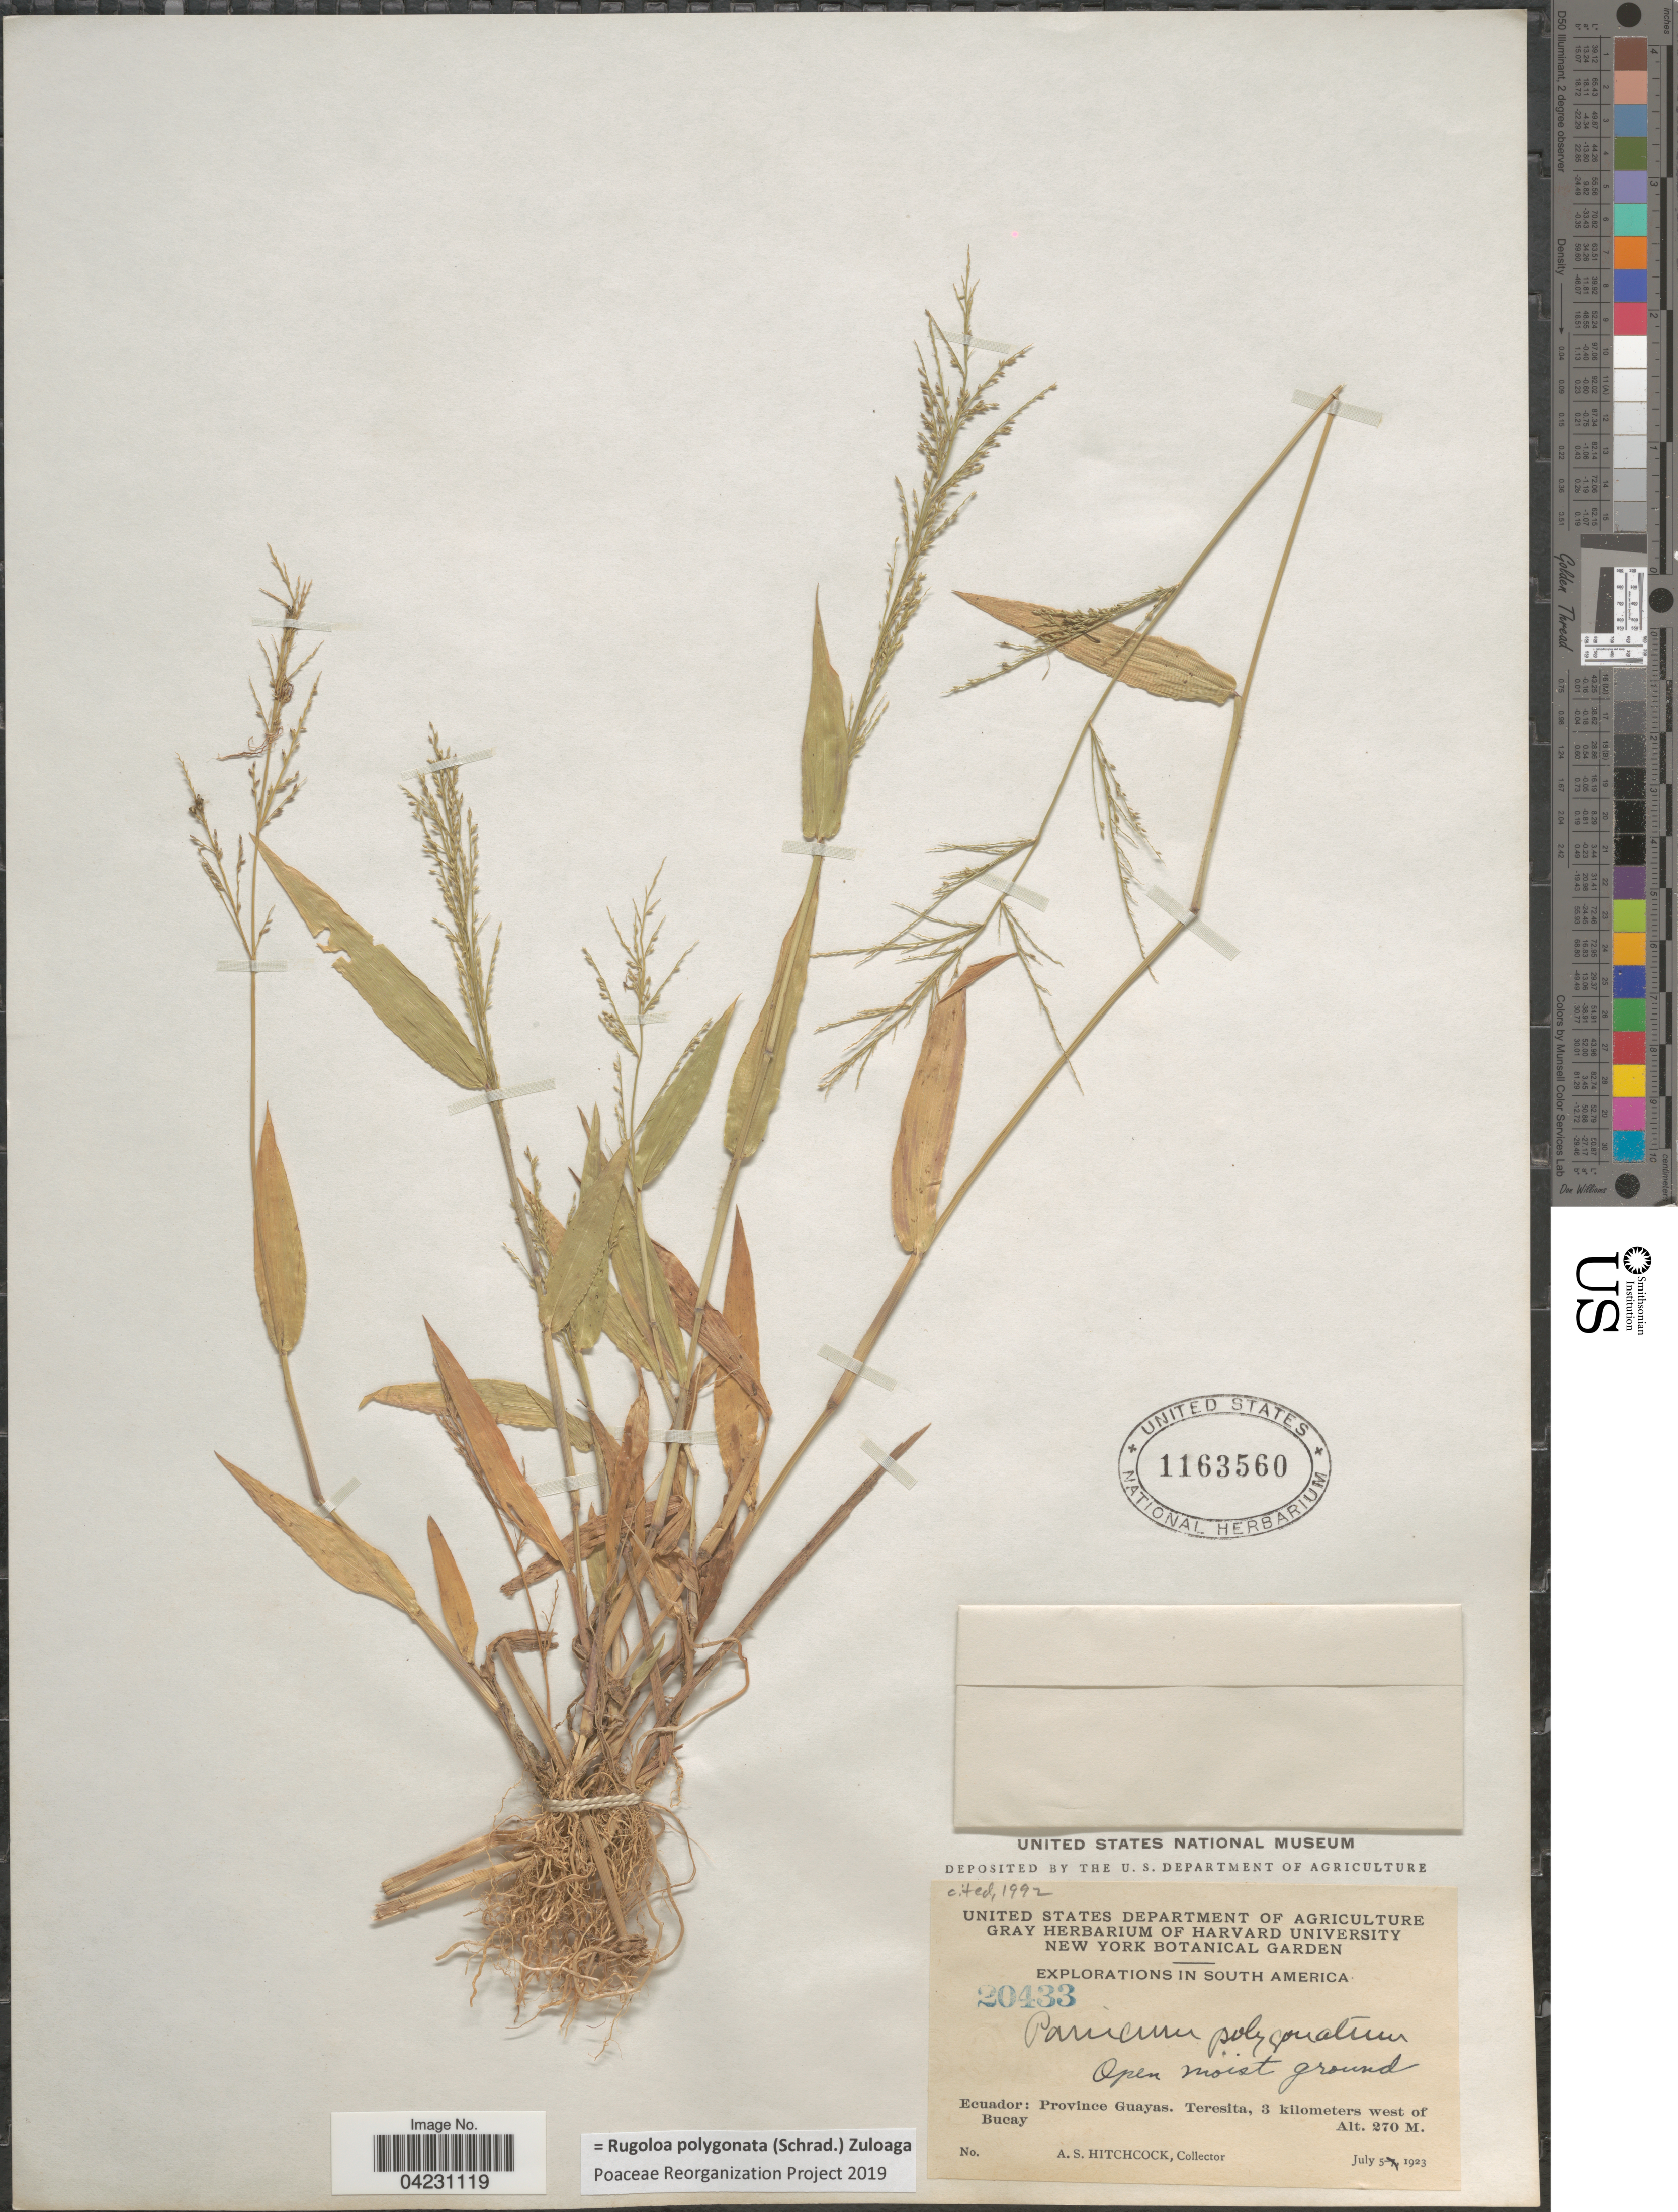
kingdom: Plantae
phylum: Tracheophyta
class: Liliopsida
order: Poales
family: Poaceae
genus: Rugoloa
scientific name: Rugoloa polygonata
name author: (Schrad.) Zuloaga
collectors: A. S. Hitchcock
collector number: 20433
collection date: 1923-07-05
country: Ecuador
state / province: Guayas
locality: Explorations in South America. Province Guayas. Teresita, 3 kilometers west of Bucay.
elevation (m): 270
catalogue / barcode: US 1163560